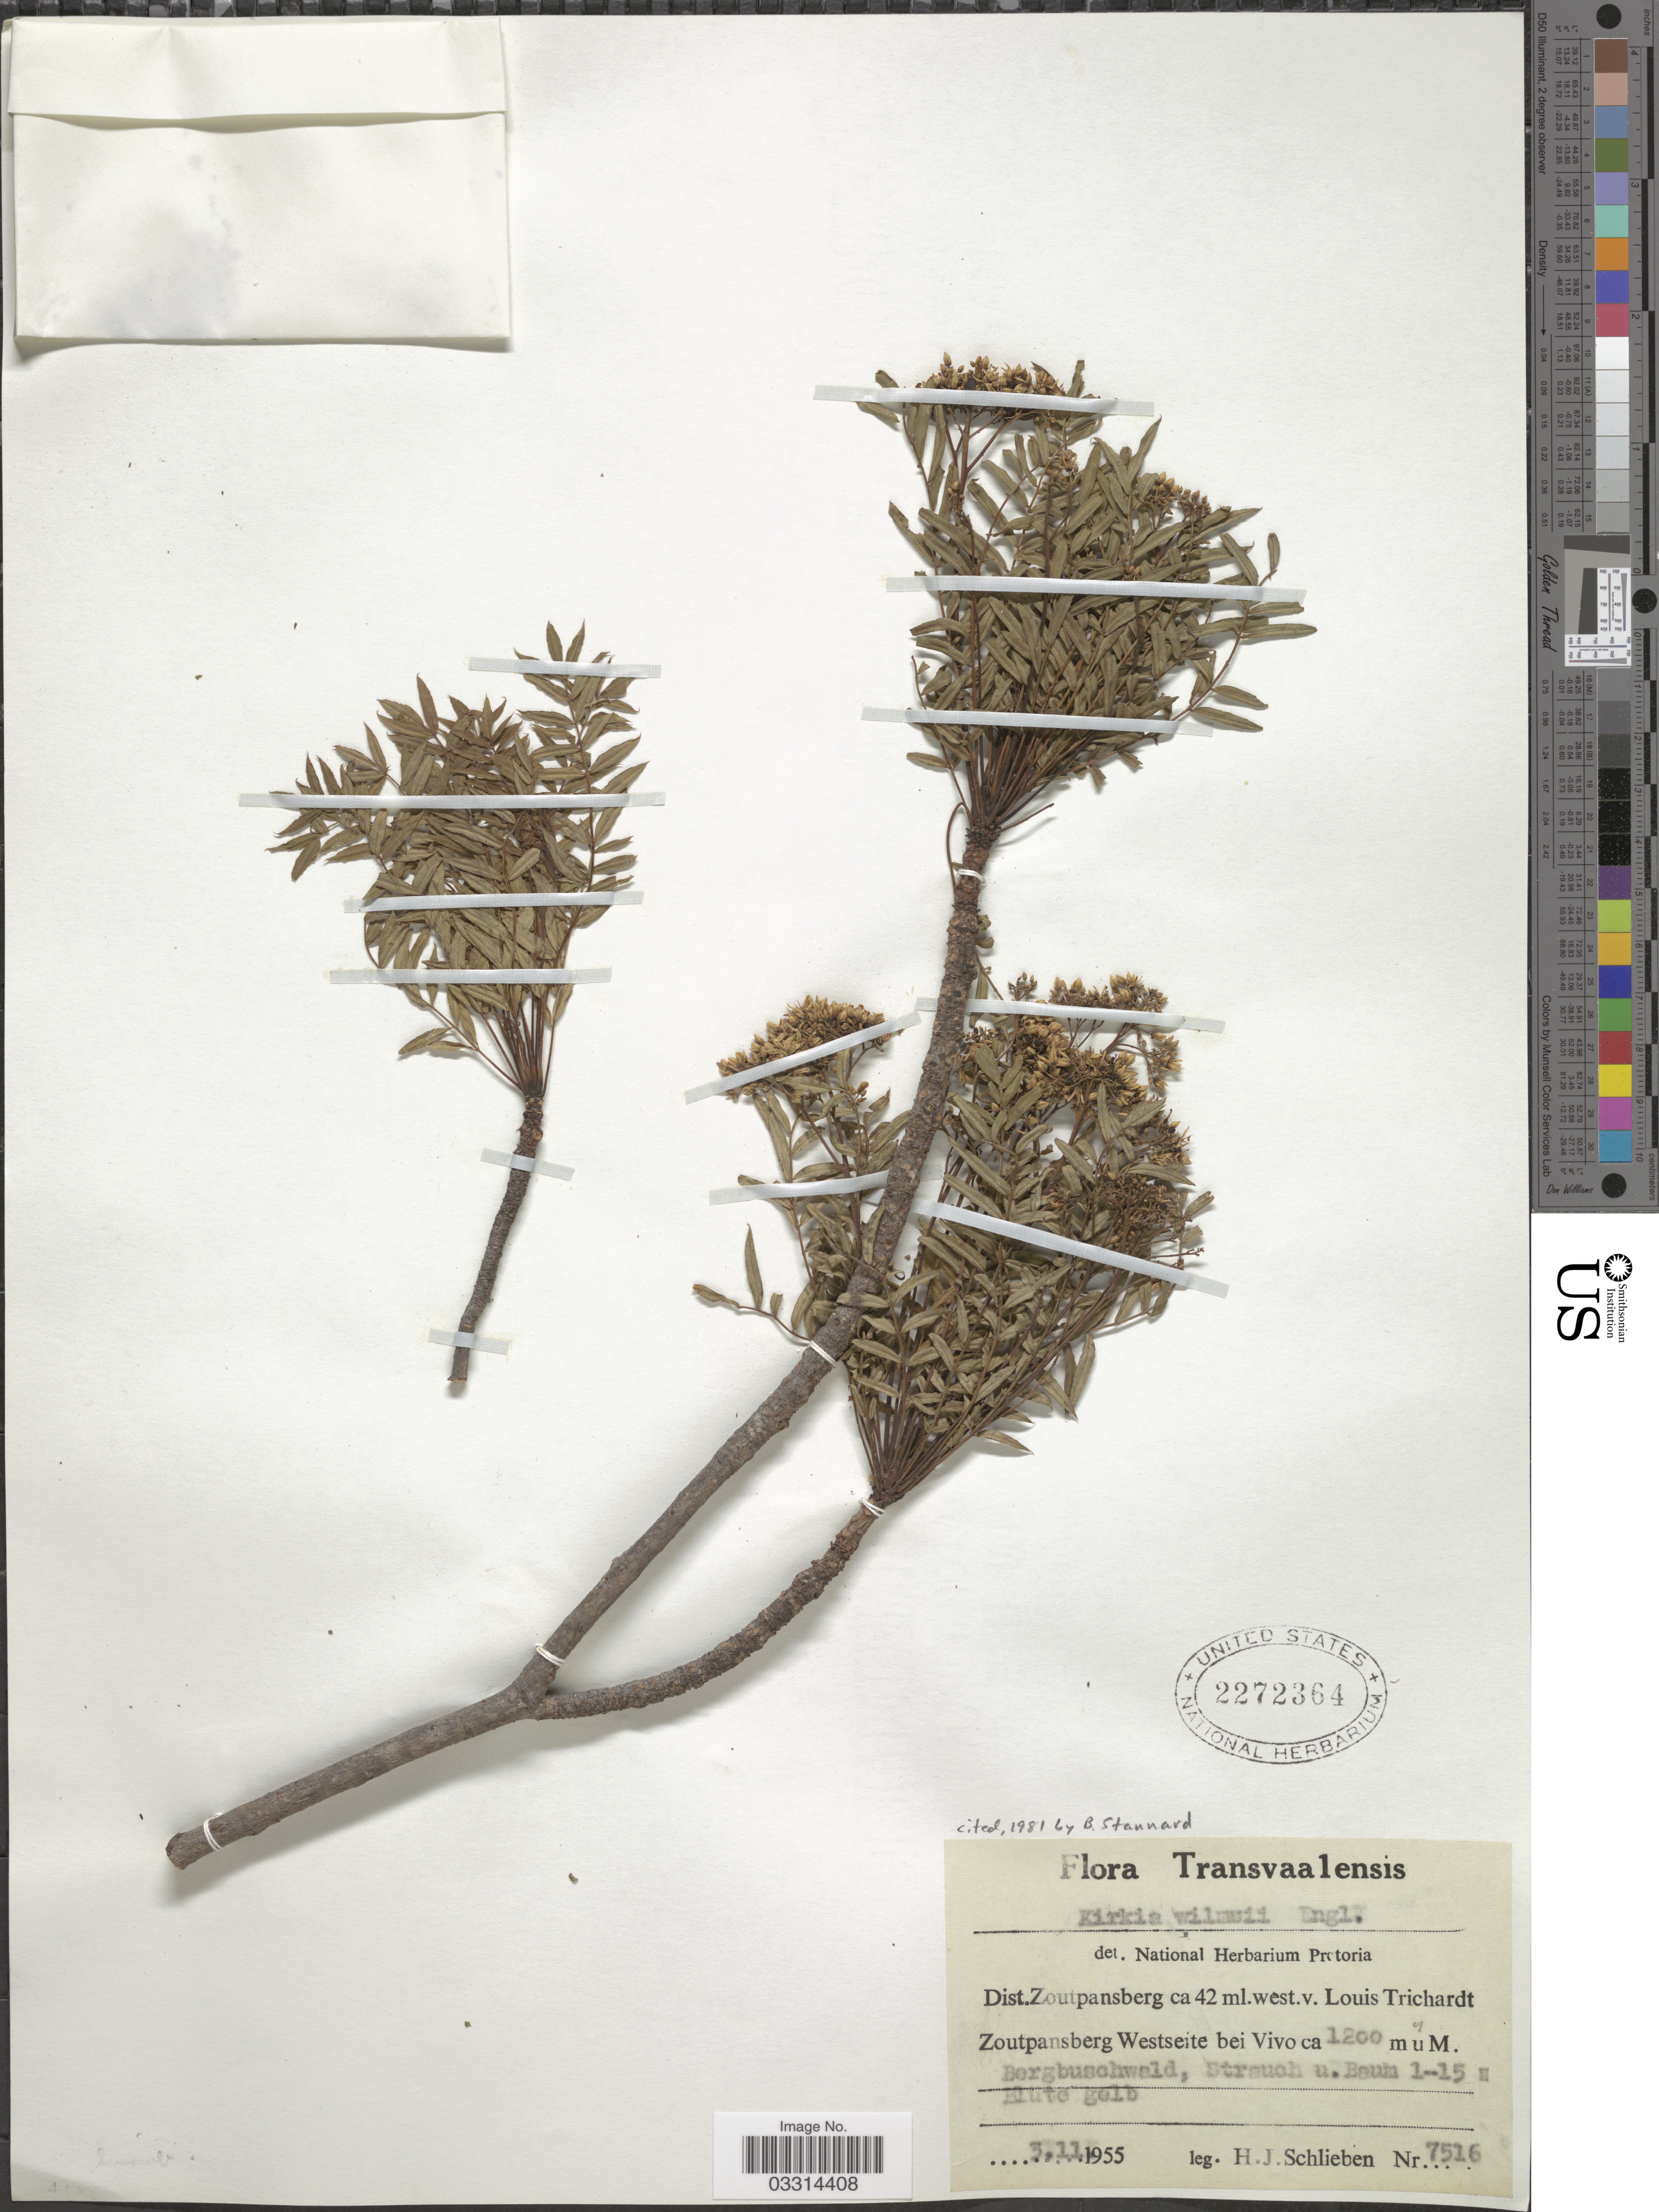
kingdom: Plantae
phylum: Tracheophyta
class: Magnoliopsida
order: Sapindales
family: Kirkiaceae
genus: Kirkia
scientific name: Kirkia wilmsii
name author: Engl.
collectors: H. J. Schlieben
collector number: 7516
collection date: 1955-11-03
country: South Africa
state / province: Limpopo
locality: Transvaalensis. Dist. Zoutpansberg ca. 42 ml. west. v. Louis Trichardt Zoutpansberg Westseite bei Vivo.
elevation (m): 1200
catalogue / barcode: US 2272364